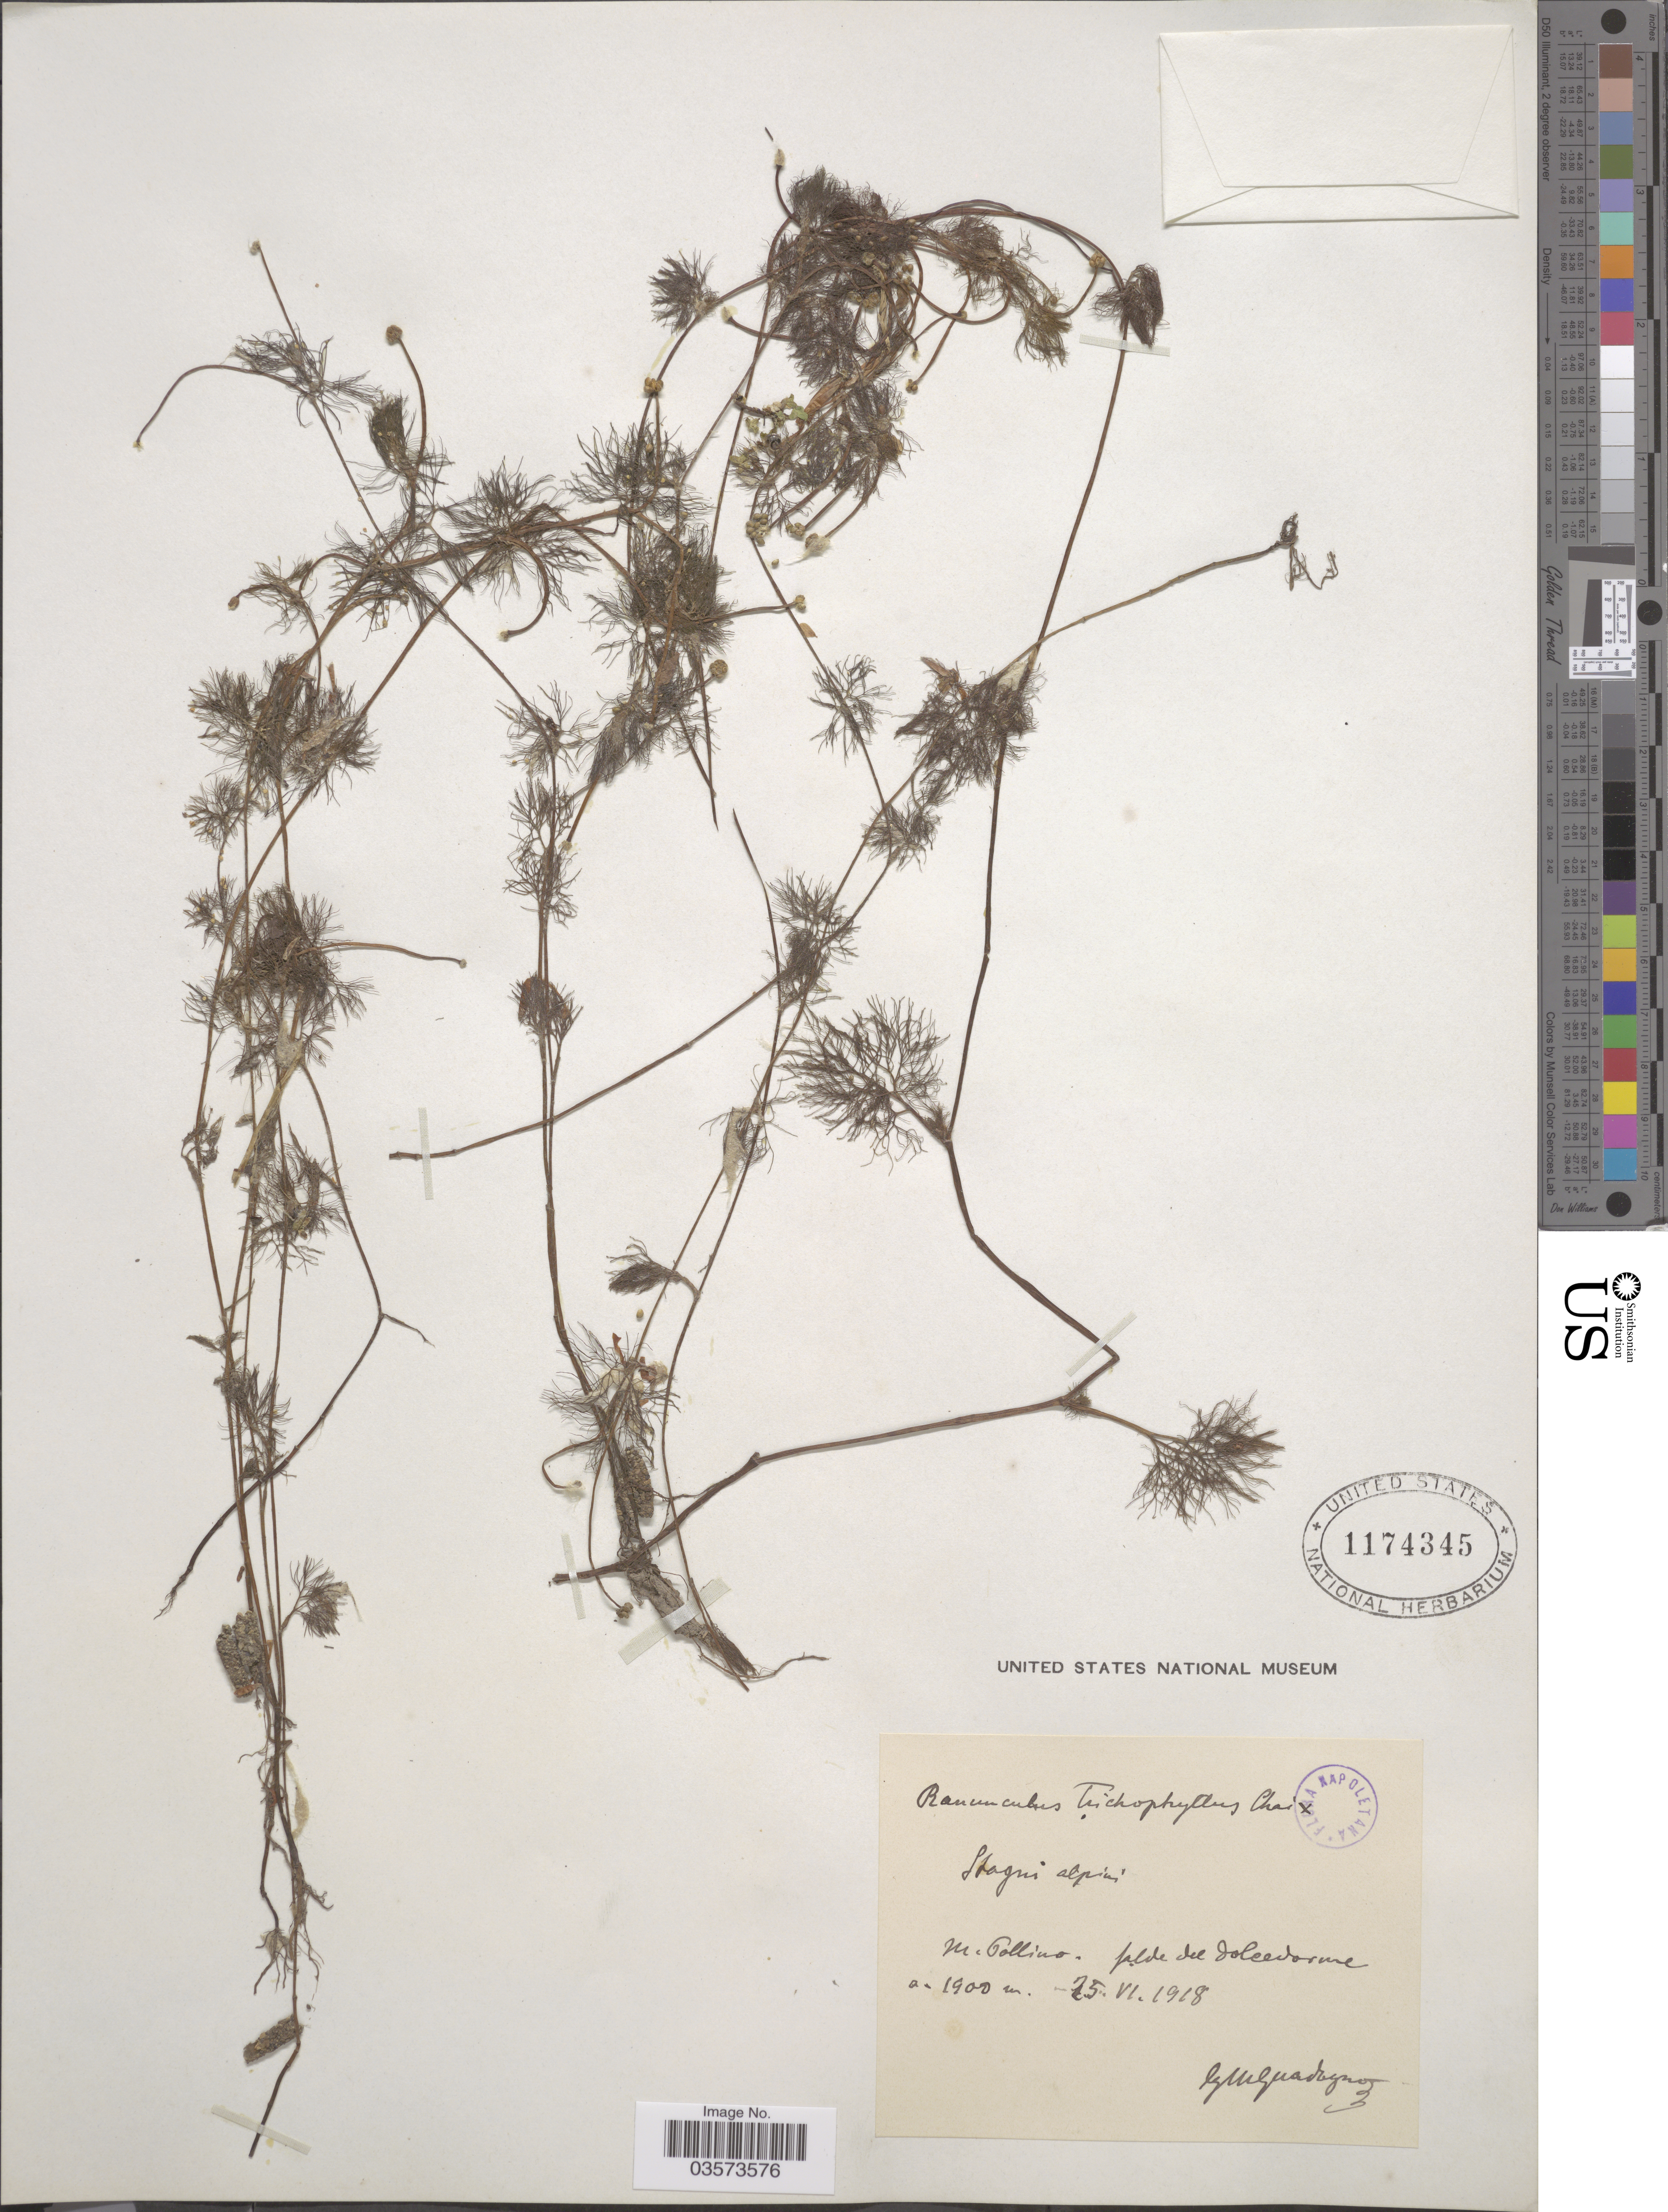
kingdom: Plantae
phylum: Tracheophyta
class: Magnoliopsida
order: Ranunculales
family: Ranunculaceae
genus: Ranunculus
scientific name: Ranunculus trichophyllus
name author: Chaix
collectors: M. Guadagno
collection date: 1918-06-25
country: Italy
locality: M. Pollino, falde de dolcedorme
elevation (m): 1900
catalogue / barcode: US 1174345